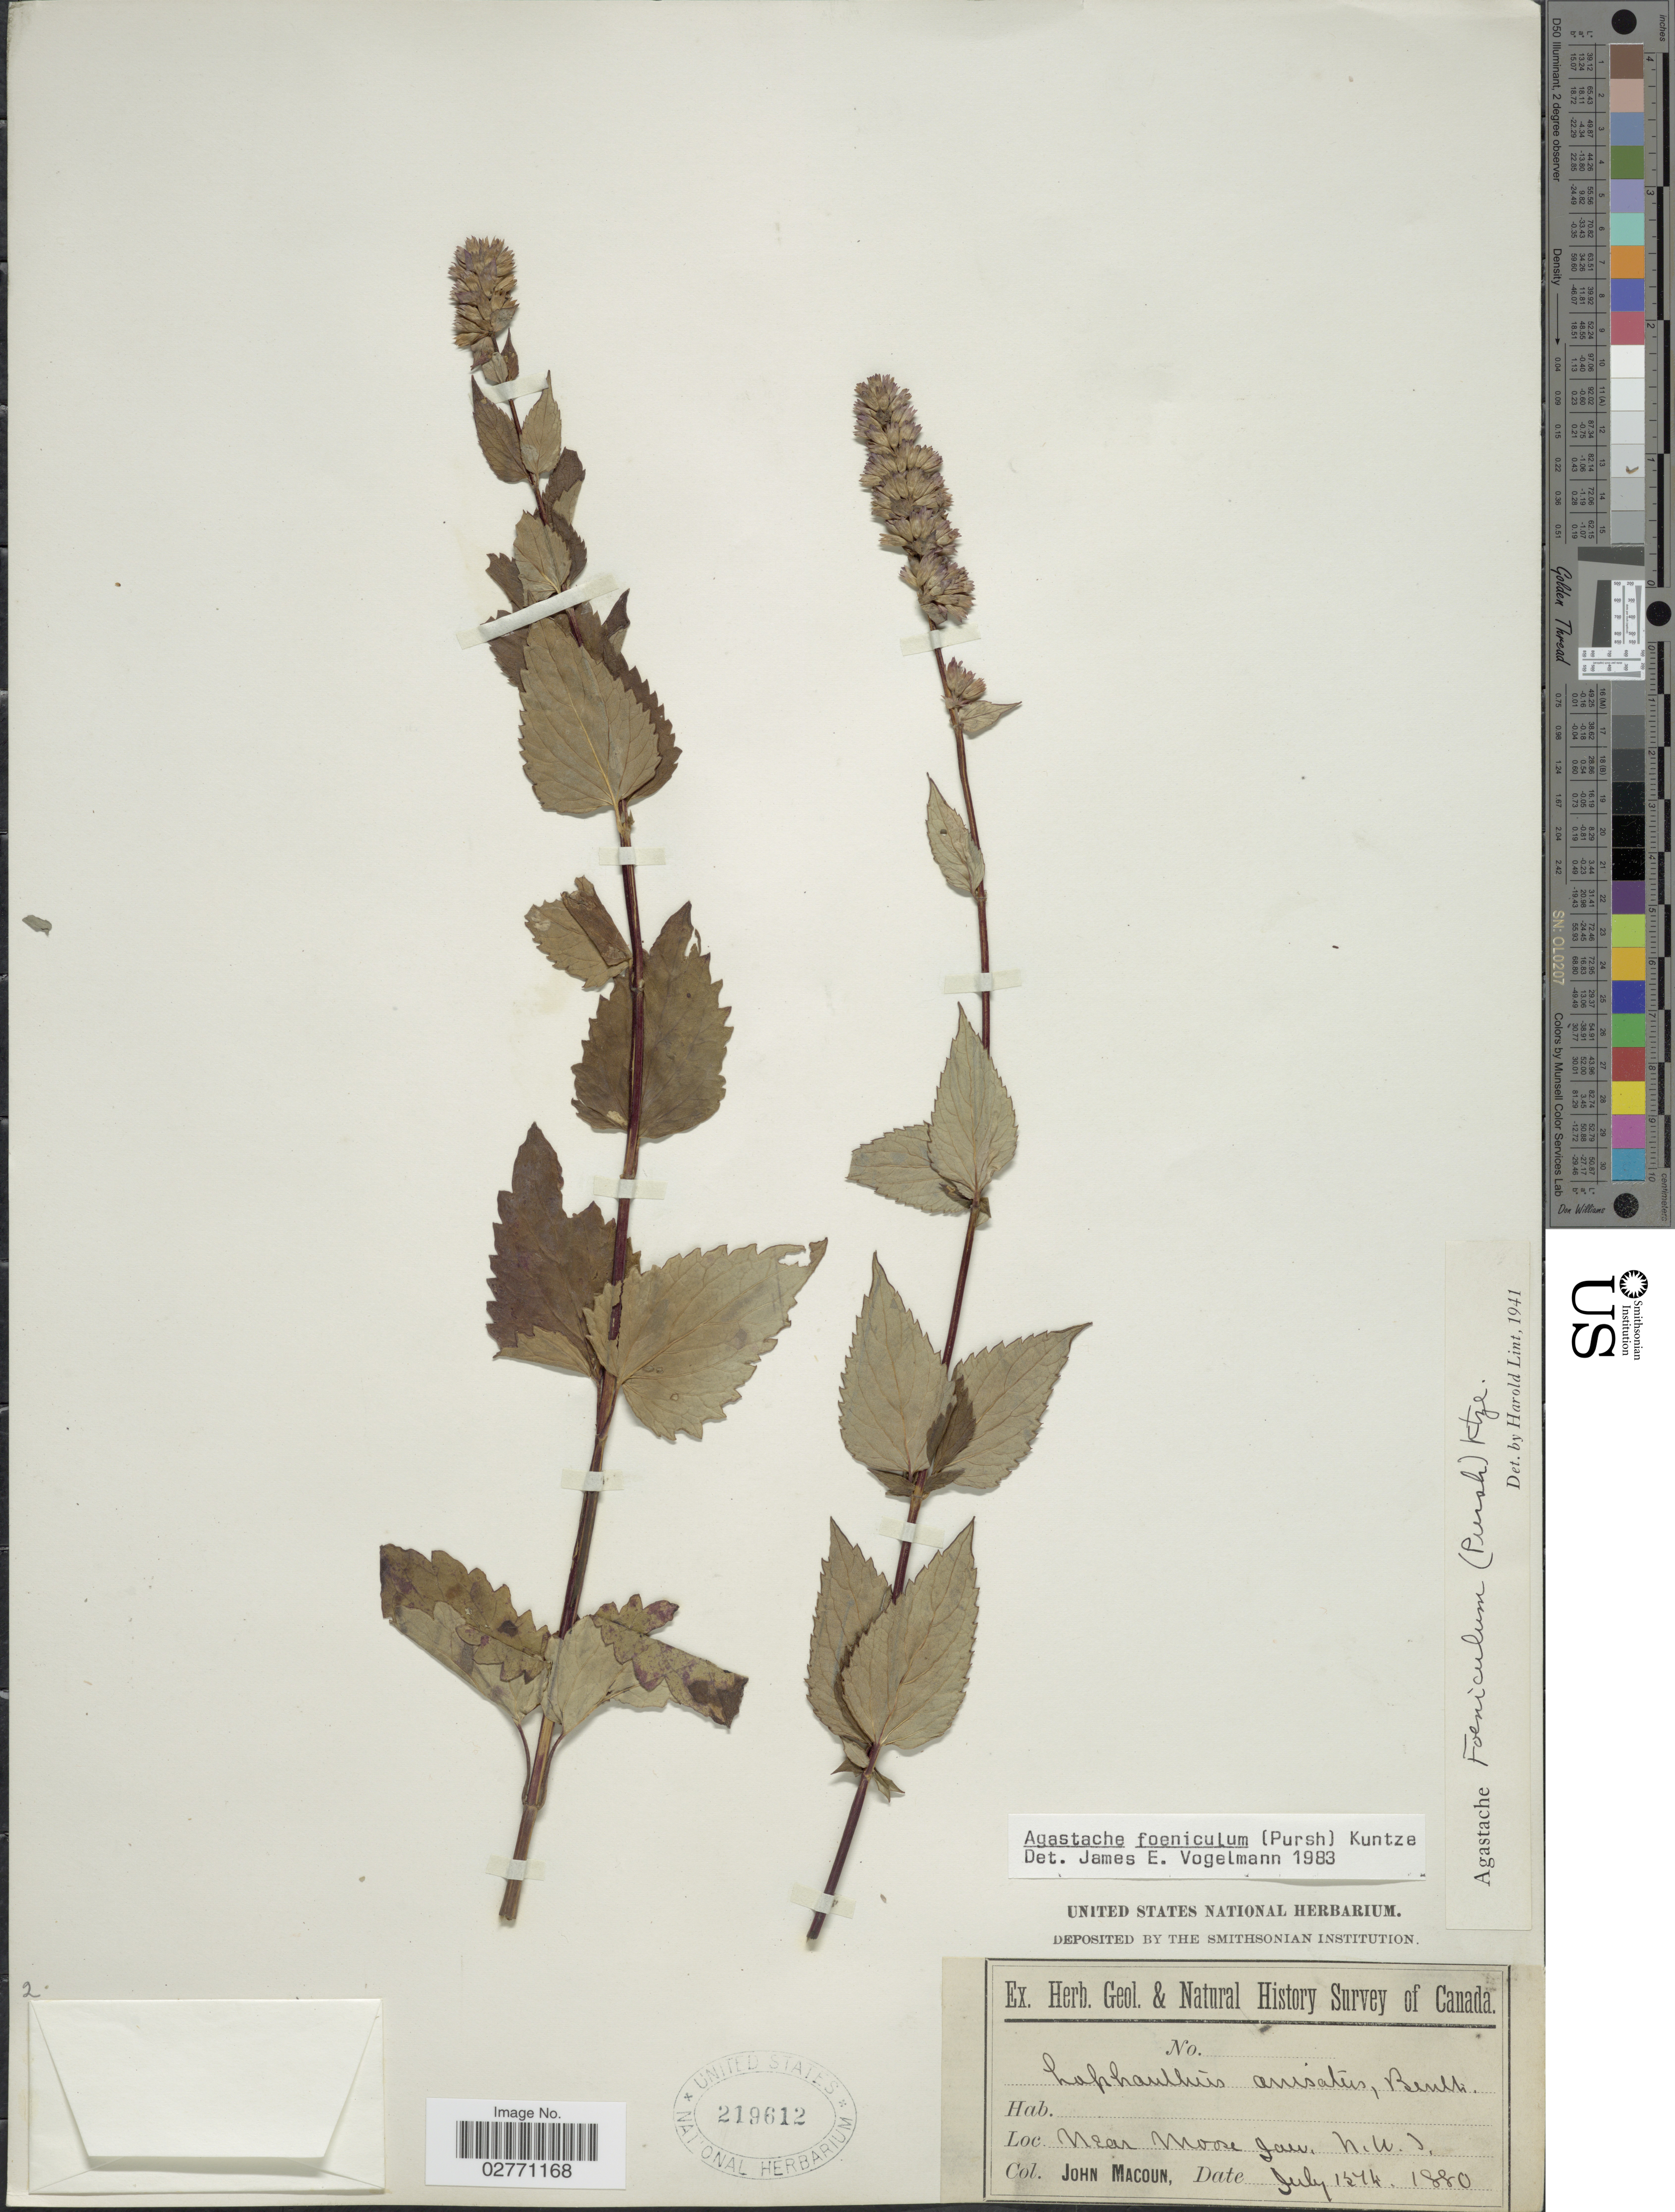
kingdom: Plantae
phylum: Tracheophyta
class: Magnoliopsida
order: Lamiales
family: Lamiaceae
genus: Agastache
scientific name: Agastache foeniculum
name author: (Pursh) Kuntze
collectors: J. Macoun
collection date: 1880-07-15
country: Canada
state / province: Northwest Territories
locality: Near Moose Jaw. N.W.T.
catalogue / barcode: US 219612